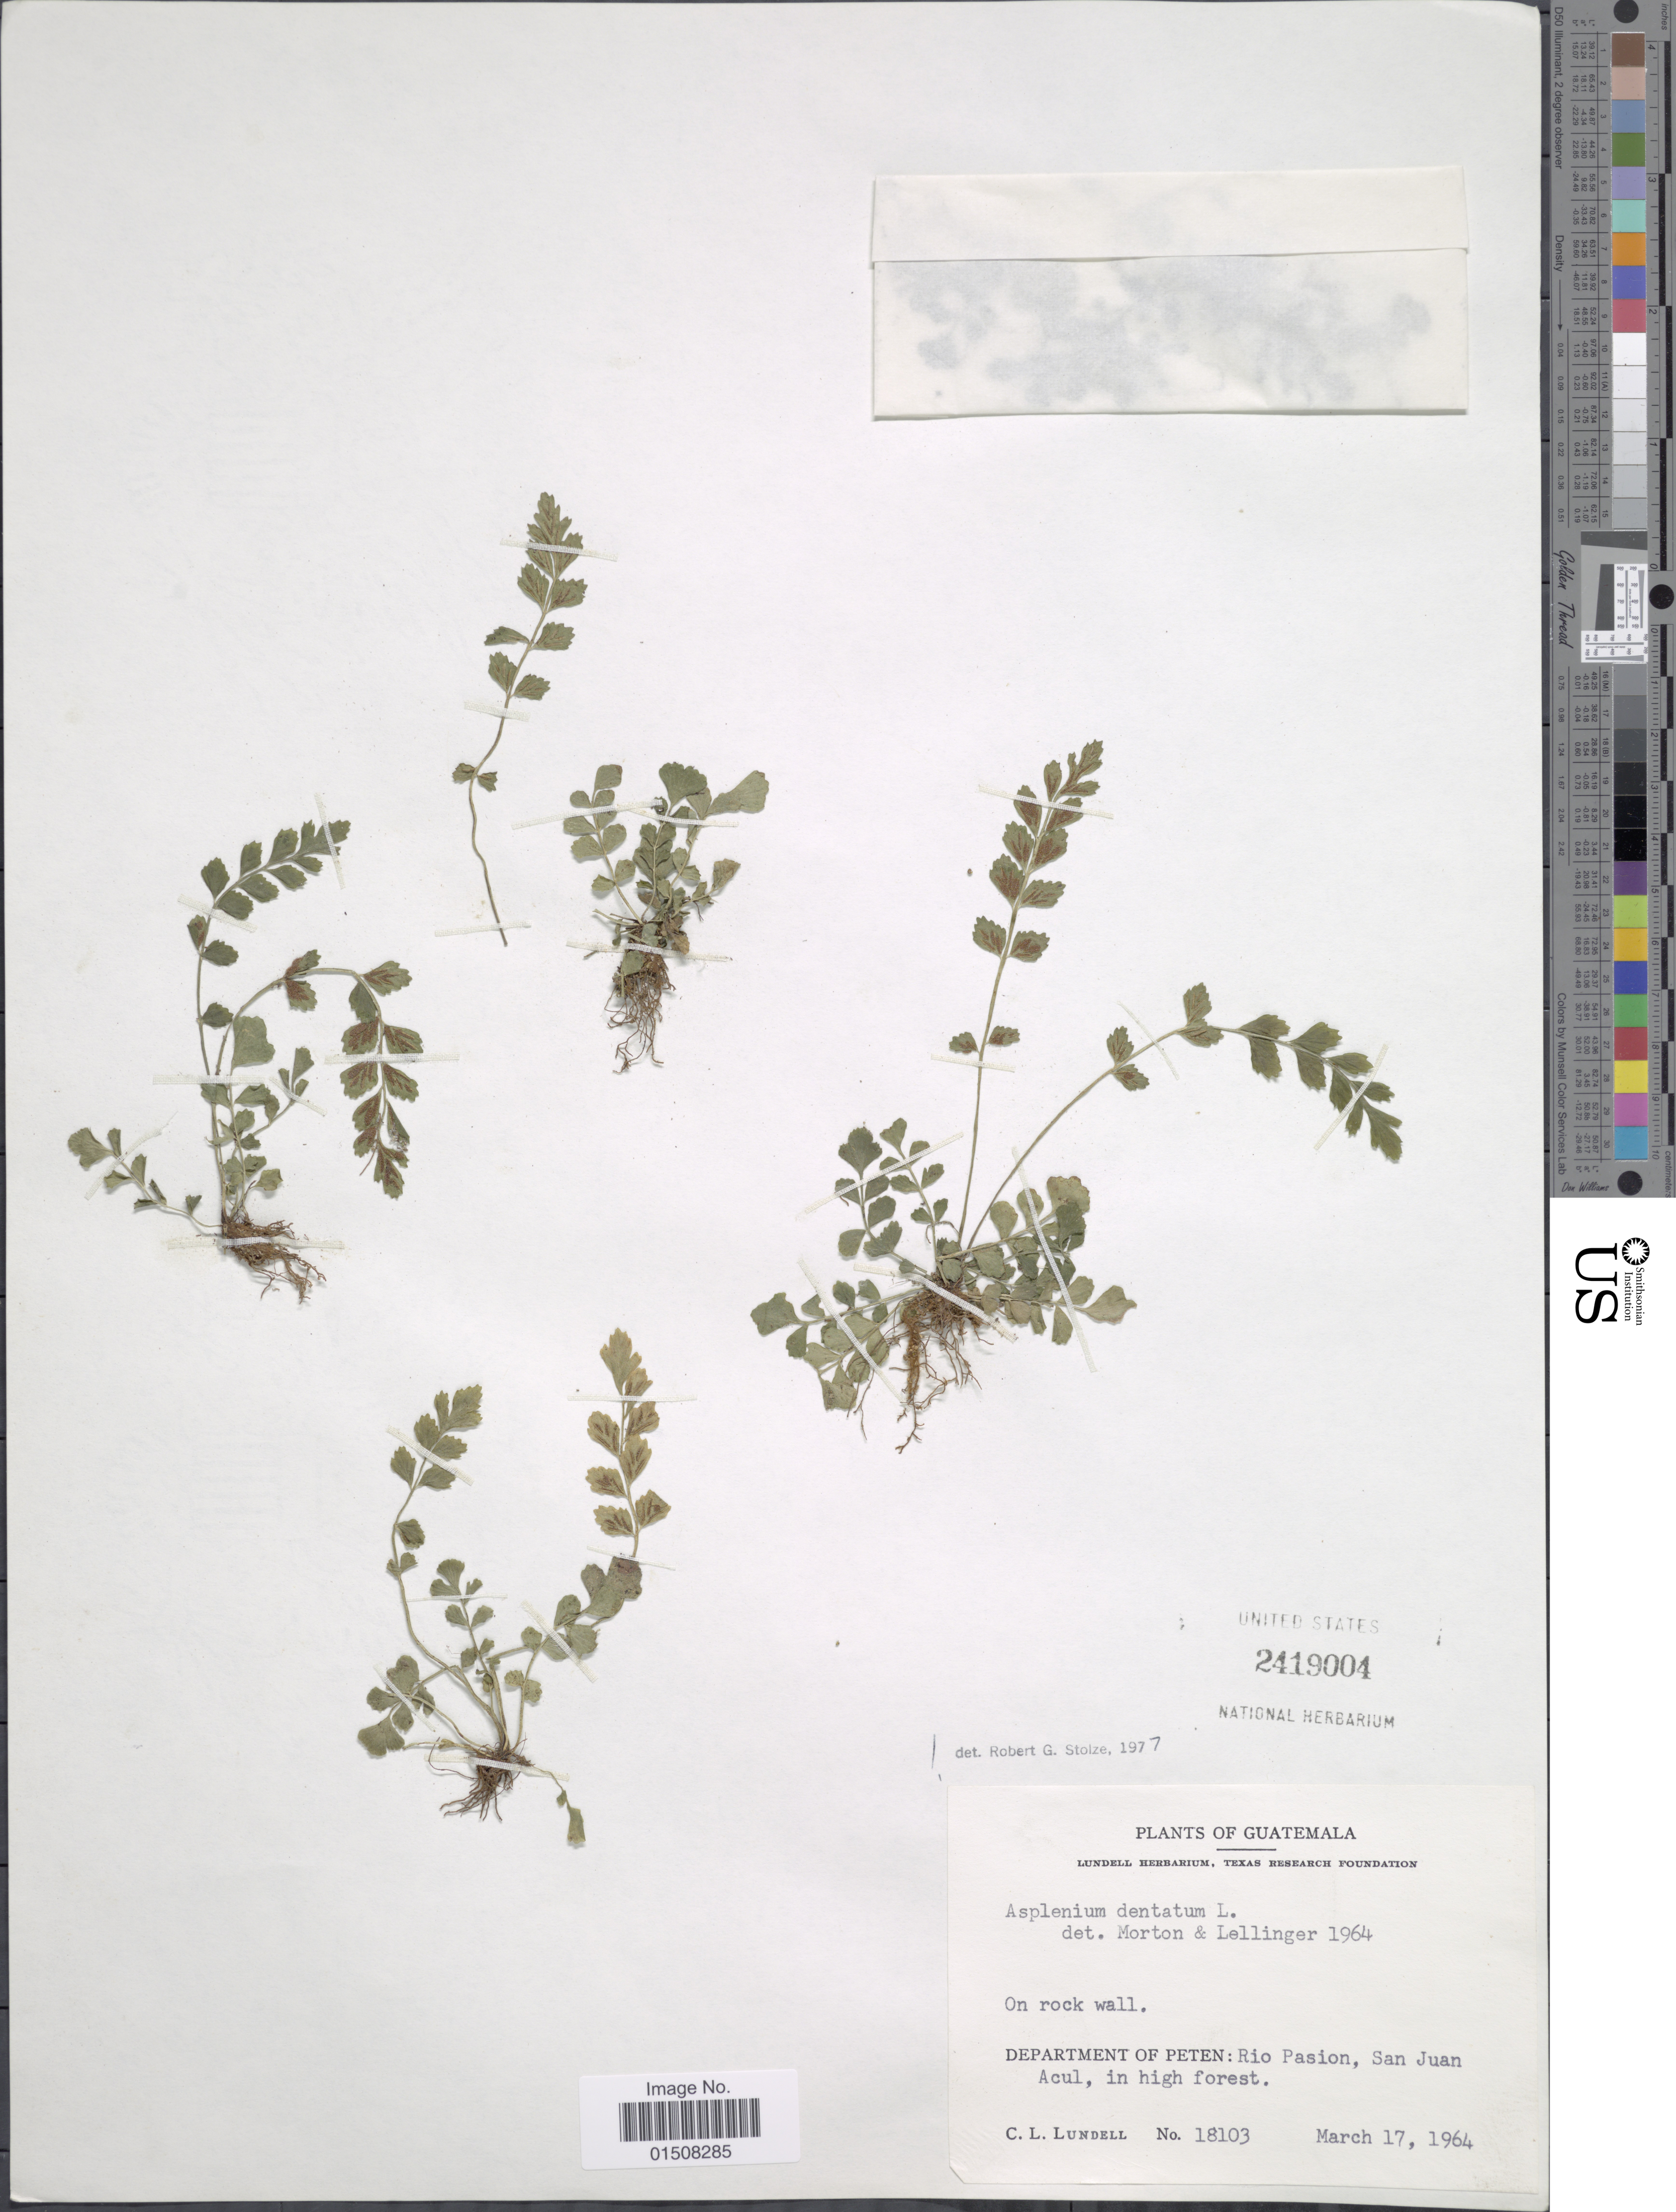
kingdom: Plantae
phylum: Tracheophyta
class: Polypodiopsida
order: Polypodiales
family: Aspleniaceae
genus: Asplenium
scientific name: Asplenium trichomanes-dentatum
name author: L.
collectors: C. L. Lundell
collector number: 18103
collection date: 1964-03-17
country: Guatemala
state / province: El Petén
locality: Department of Peten, Rio Pasion, San Juan Acul, in high forest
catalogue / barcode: US 2419004